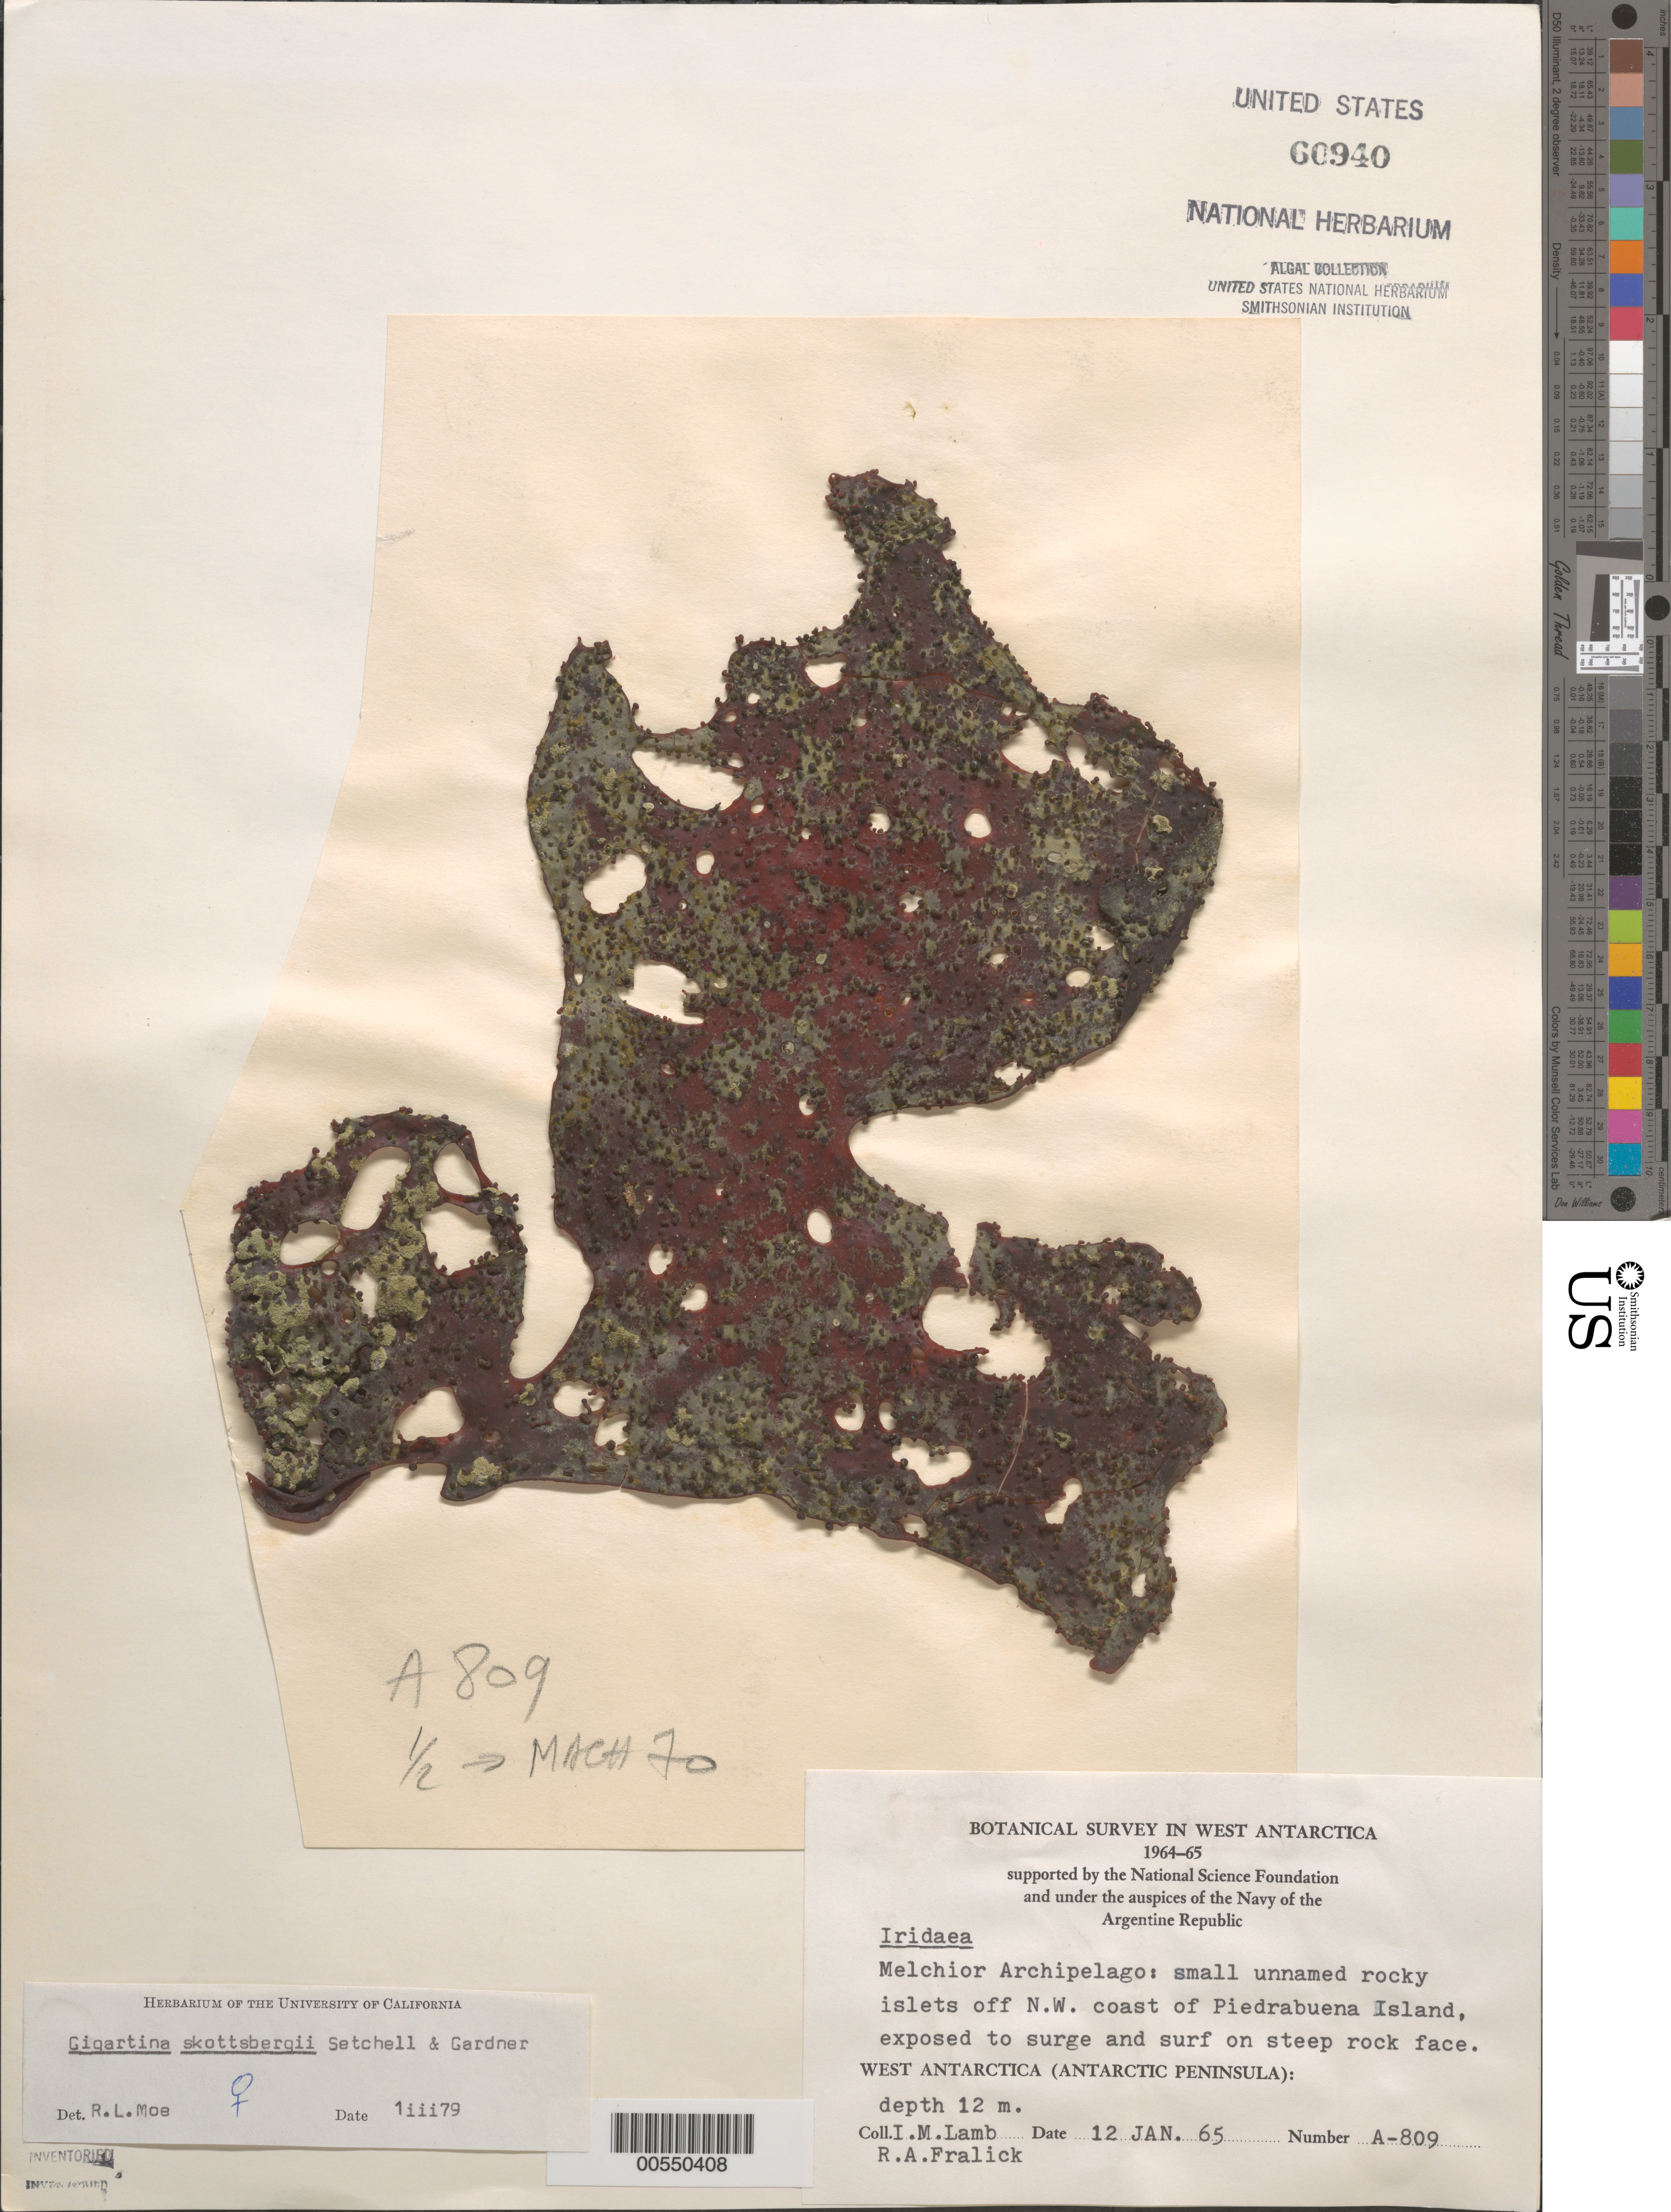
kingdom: Plantae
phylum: Rhodophyta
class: Florideophyceae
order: Gigartinales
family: Gigartinaceae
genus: Sarcopeltis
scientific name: Sarcopeltis skottsbergii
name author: (Setchell & N.L. Gardner) Hommersand et al.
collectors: I. M. Lamb & R. Fralick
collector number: A-809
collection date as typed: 12 Jan 1965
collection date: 1965-01-12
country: Antarctica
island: Melchior Islands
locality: Rocky Islets off northwest Eta Island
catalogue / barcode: US 60940